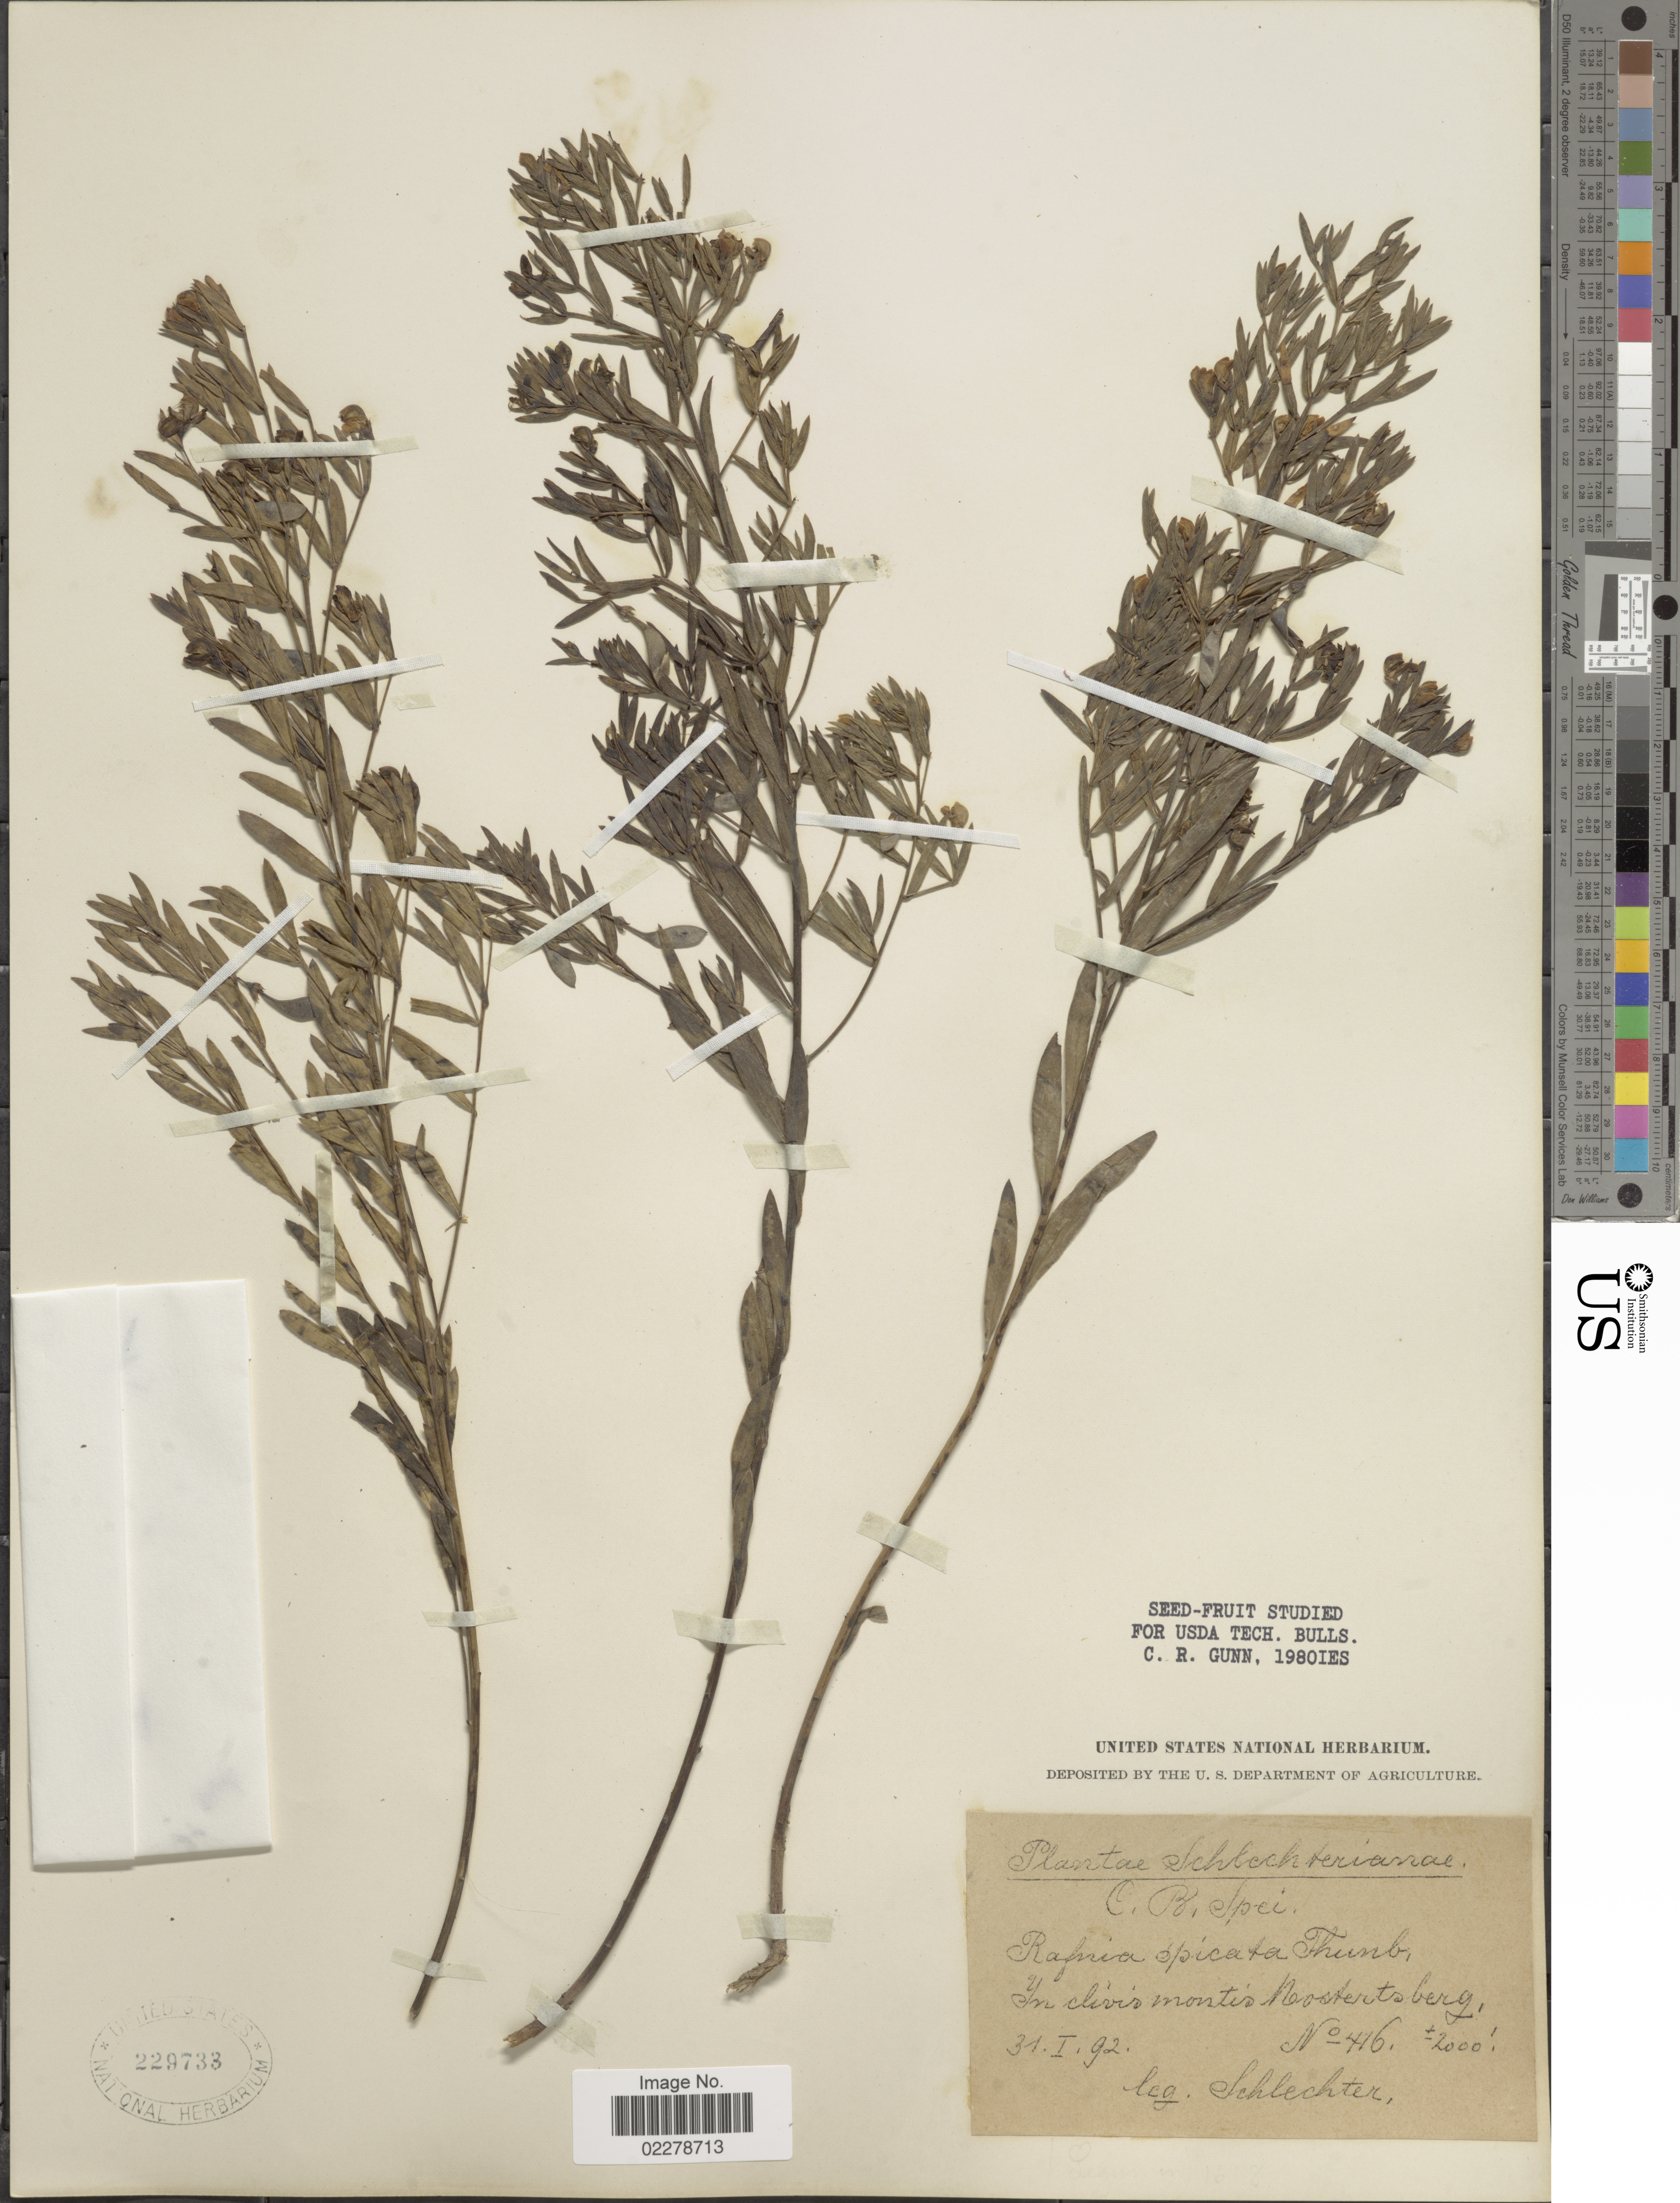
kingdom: Plantae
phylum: Tracheophyta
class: Magnoliopsida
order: Fabales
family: Fabaceae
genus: Rafnia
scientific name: Rafnia spicata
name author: Thunb.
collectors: Schlechter, --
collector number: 416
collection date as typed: Transcribed d/m/y: 31/1/92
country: South Africa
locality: In clivis montis Nostertsberg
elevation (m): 610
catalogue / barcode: US 229733